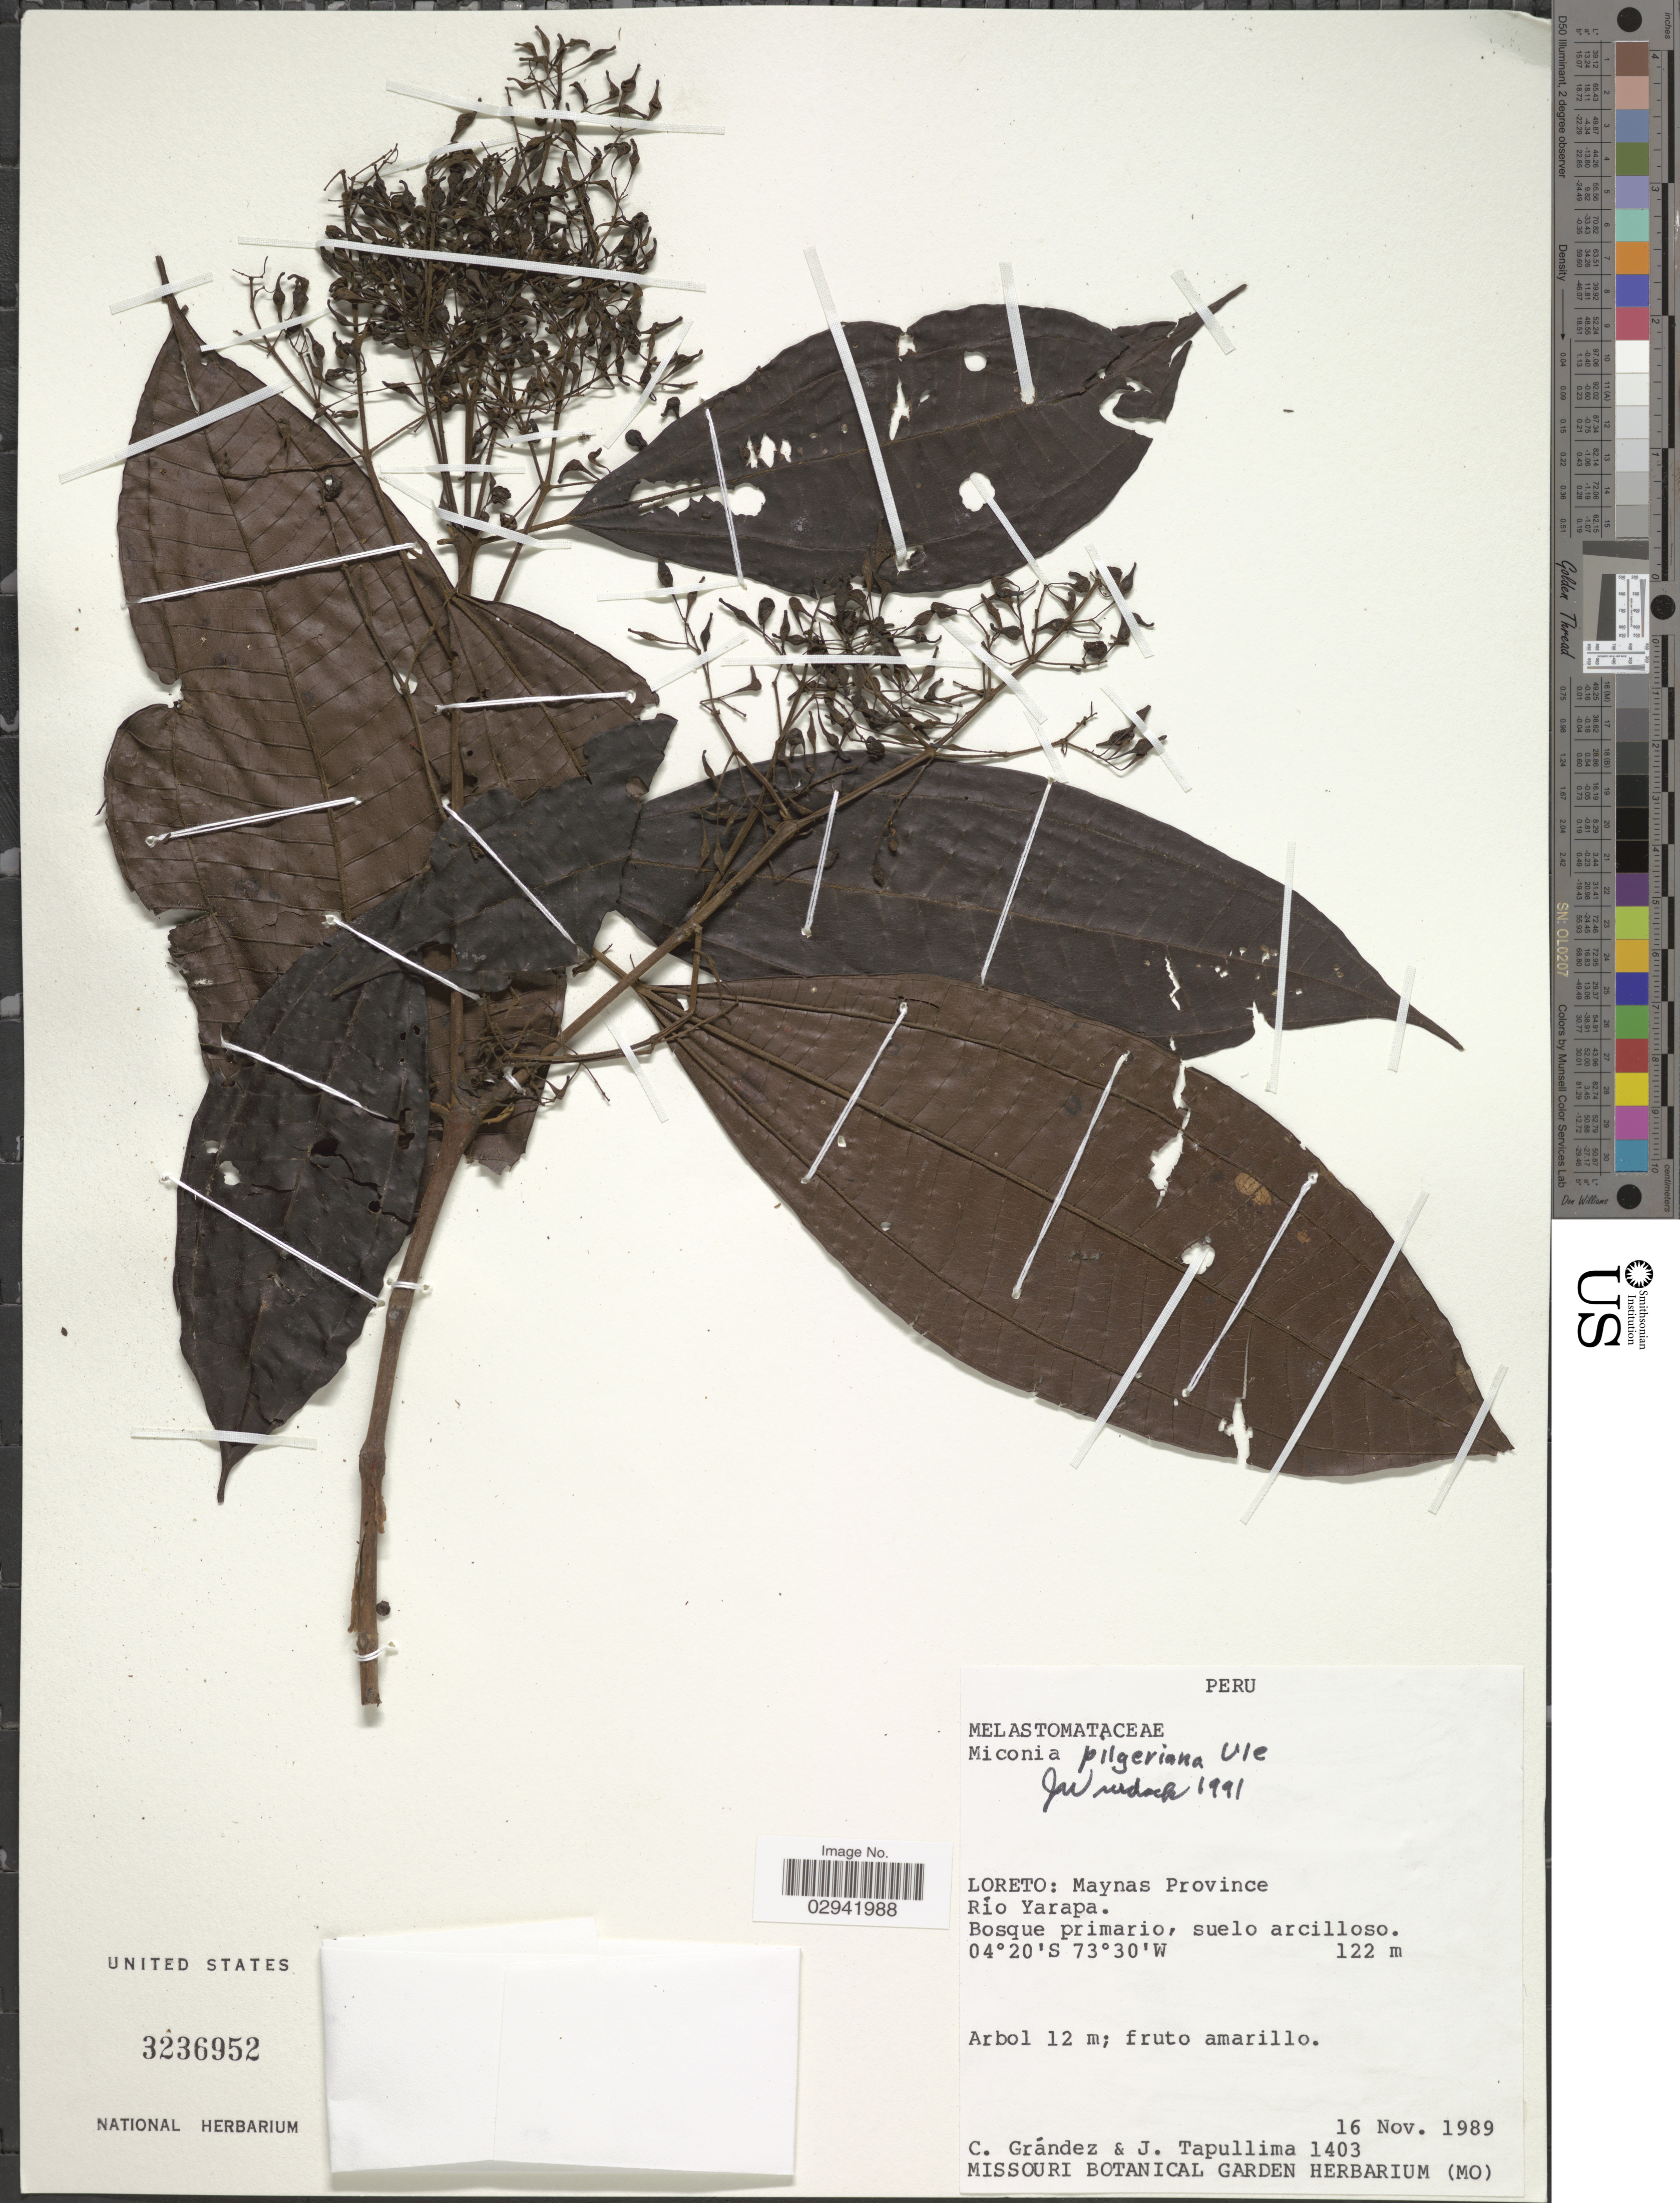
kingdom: Plantae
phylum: Tracheophyta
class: Magnoliopsida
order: Myrtales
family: Melastomataceae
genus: Miconia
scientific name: Miconia pilgeriana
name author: Ule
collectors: C. Grández & J. Tapullima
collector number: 1403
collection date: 1989-11-16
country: Peru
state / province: Loreto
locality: Maynas Province. Río Yarapa.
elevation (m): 122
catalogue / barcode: US 3236952